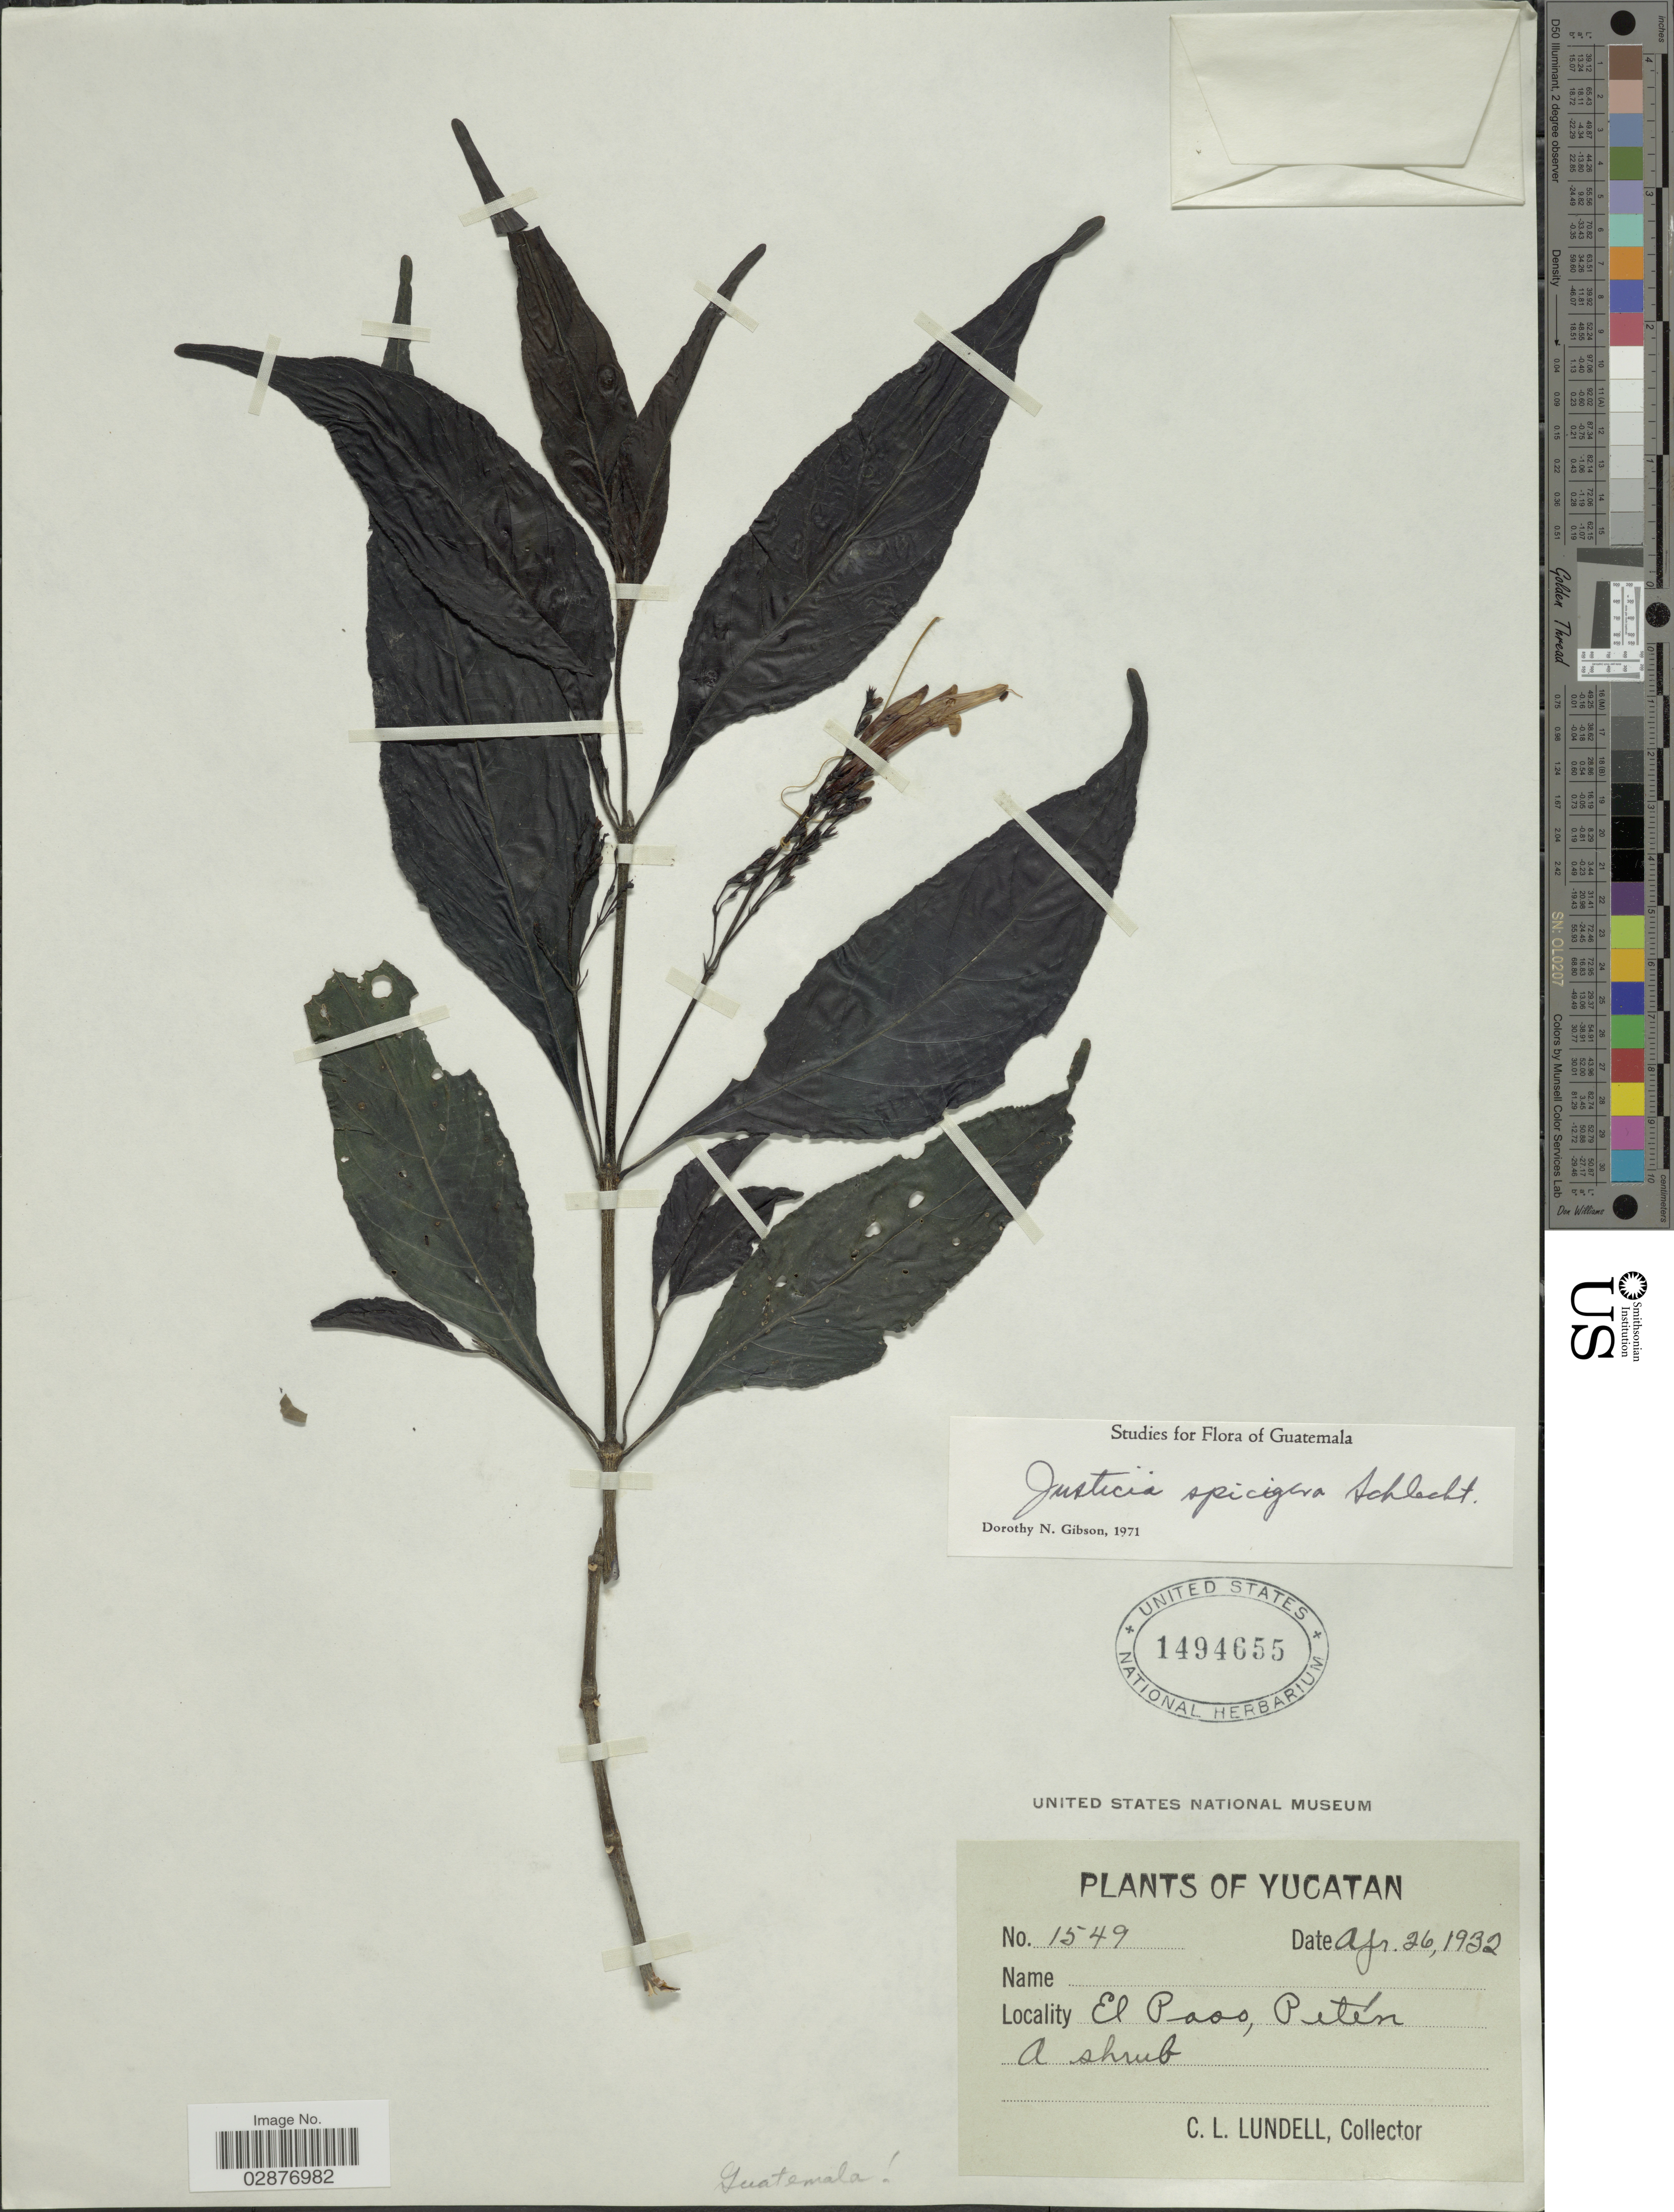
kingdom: Plantae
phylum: Tracheophyta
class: Magnoliopsida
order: Lamiales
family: Acanthaceae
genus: Justicia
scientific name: Justicia spicigera 'Sidicaro'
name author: Schltdl.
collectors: C. L. Lundell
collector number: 1549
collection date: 1932-04-26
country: Guatemala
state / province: El Petén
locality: El Paso, Petén.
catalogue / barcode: US 1494655